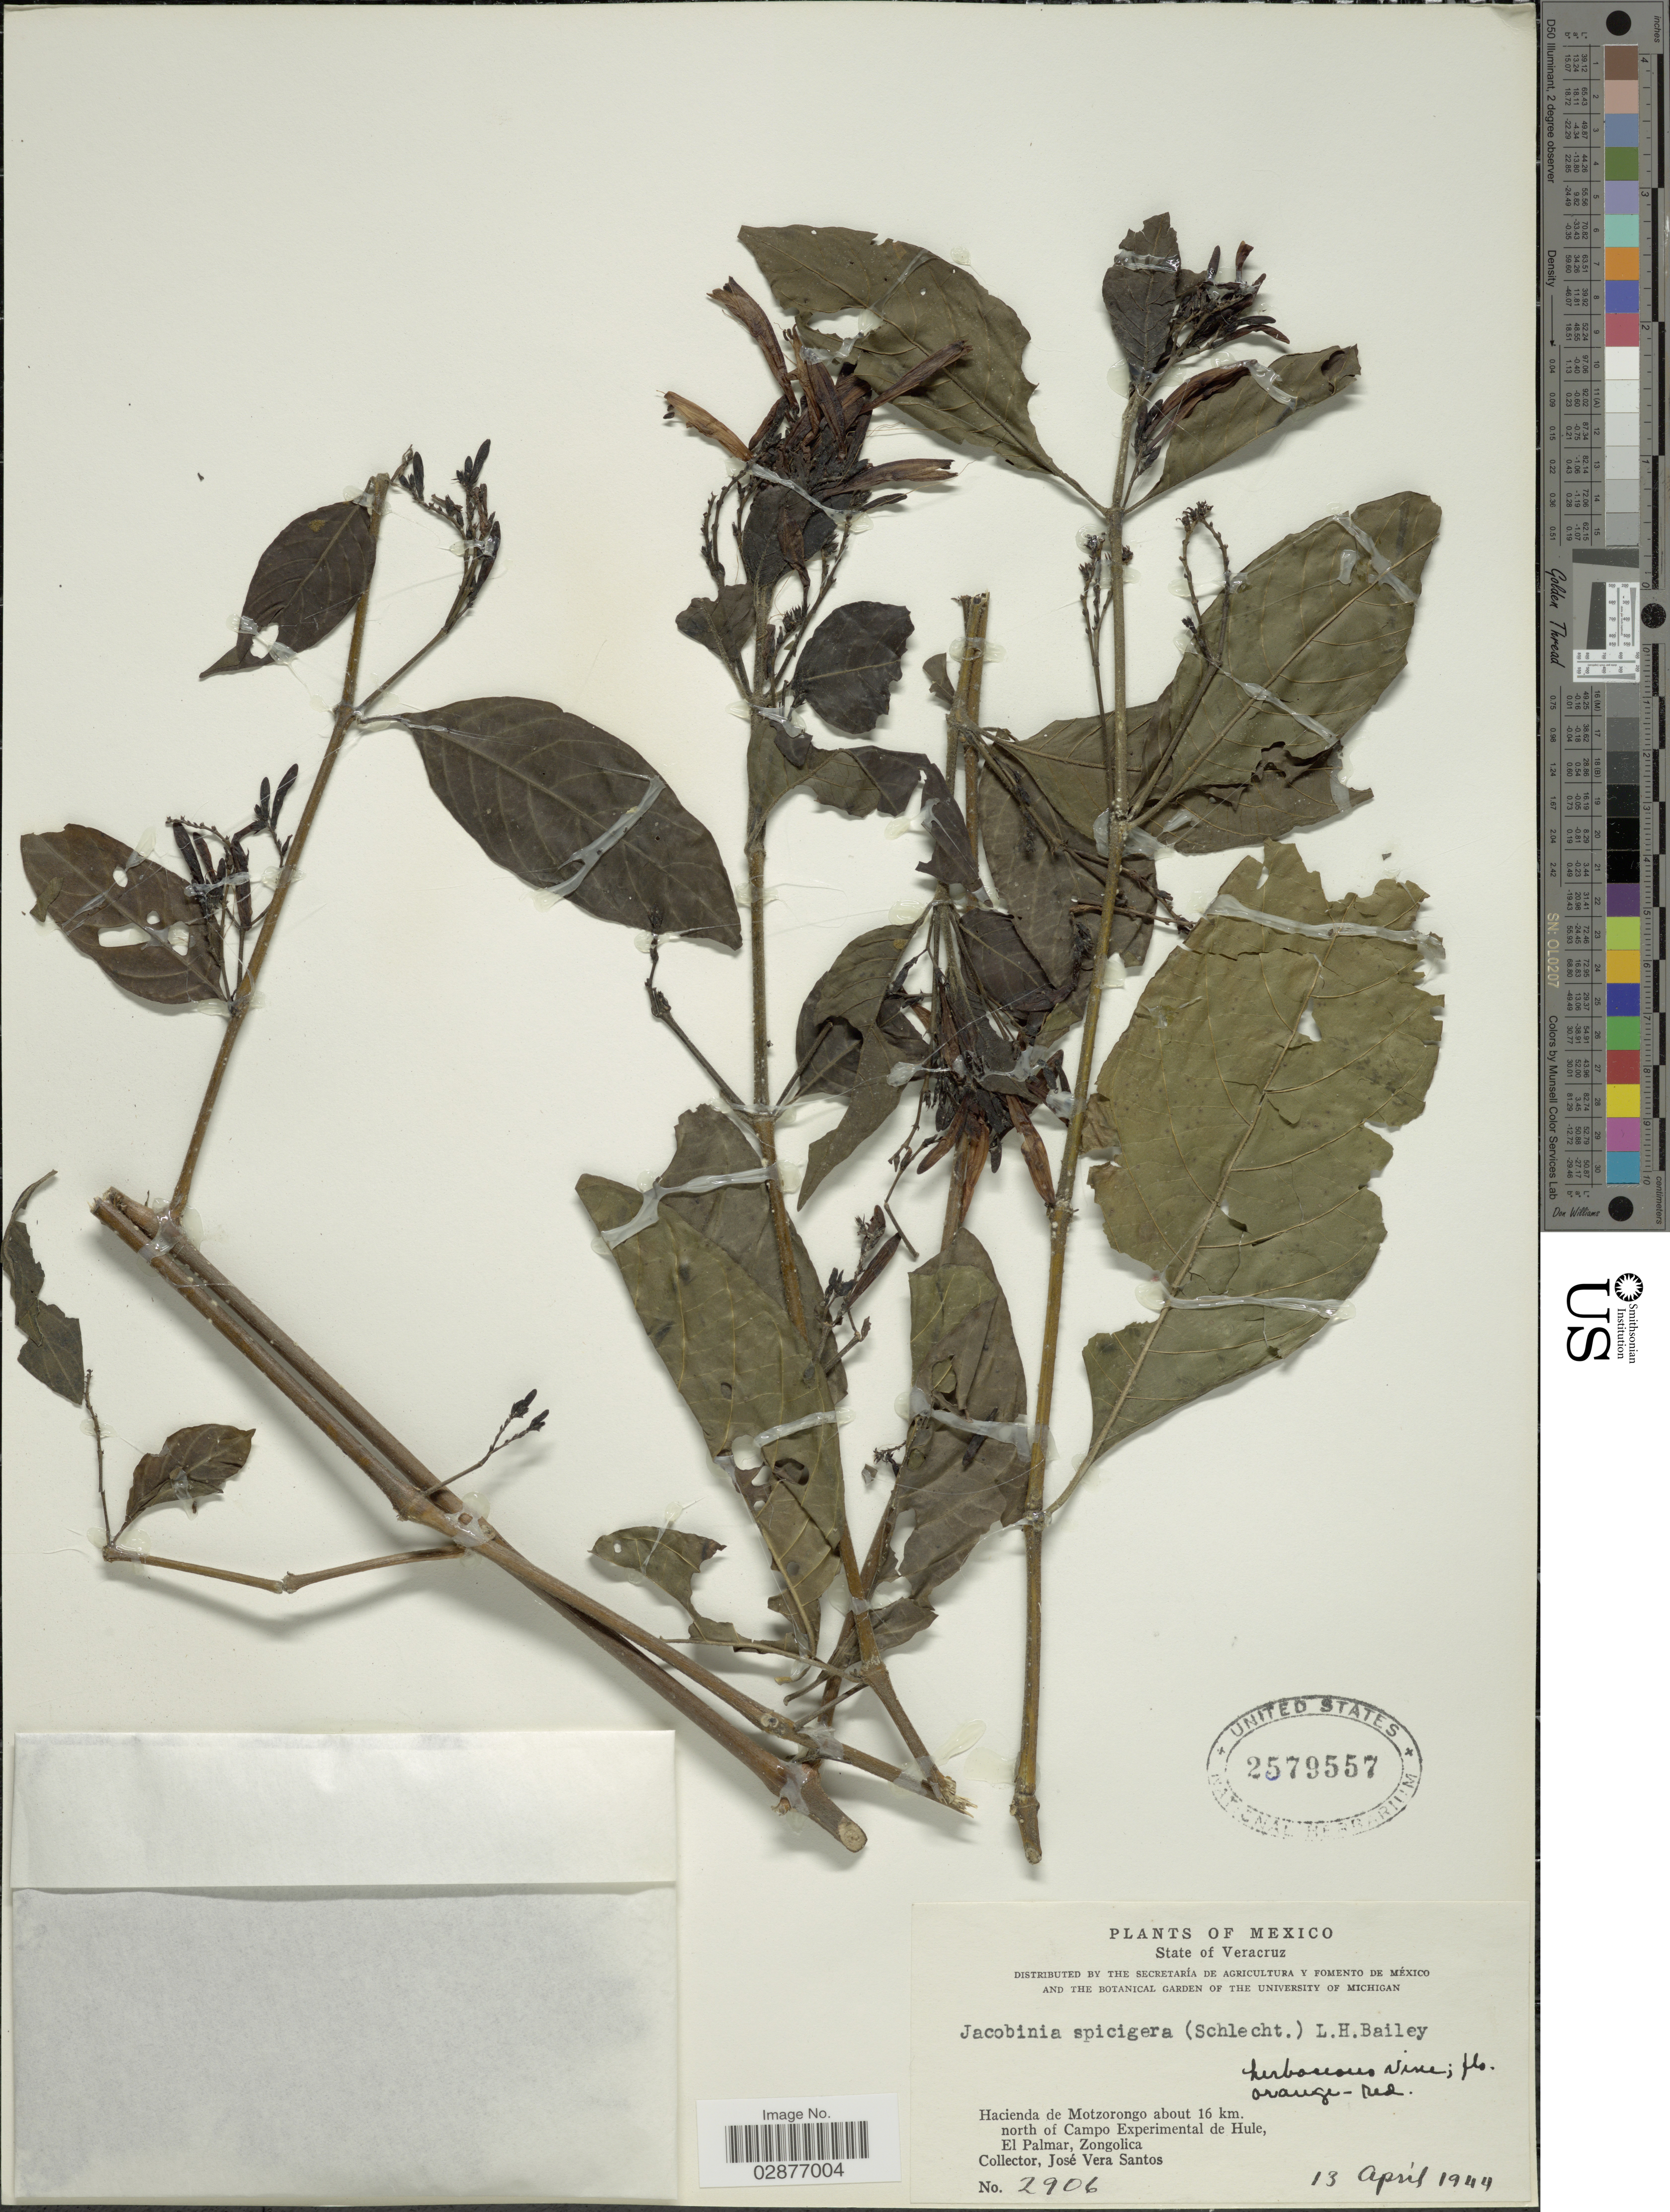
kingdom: Plantae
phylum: Tracheophyta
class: Magnoliopsida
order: Lamiales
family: Acanthaceae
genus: Justicia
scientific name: Justicia spicigera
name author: Schltdl.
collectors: J. V. Santos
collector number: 2906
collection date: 1944-04-13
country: Mexico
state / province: Veracruz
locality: State of Veracruz. Hacienda de Motzorongo about 16 km. north of Campo Experimental de Hule, El Palmar, Zongolica.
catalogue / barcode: US 2579557